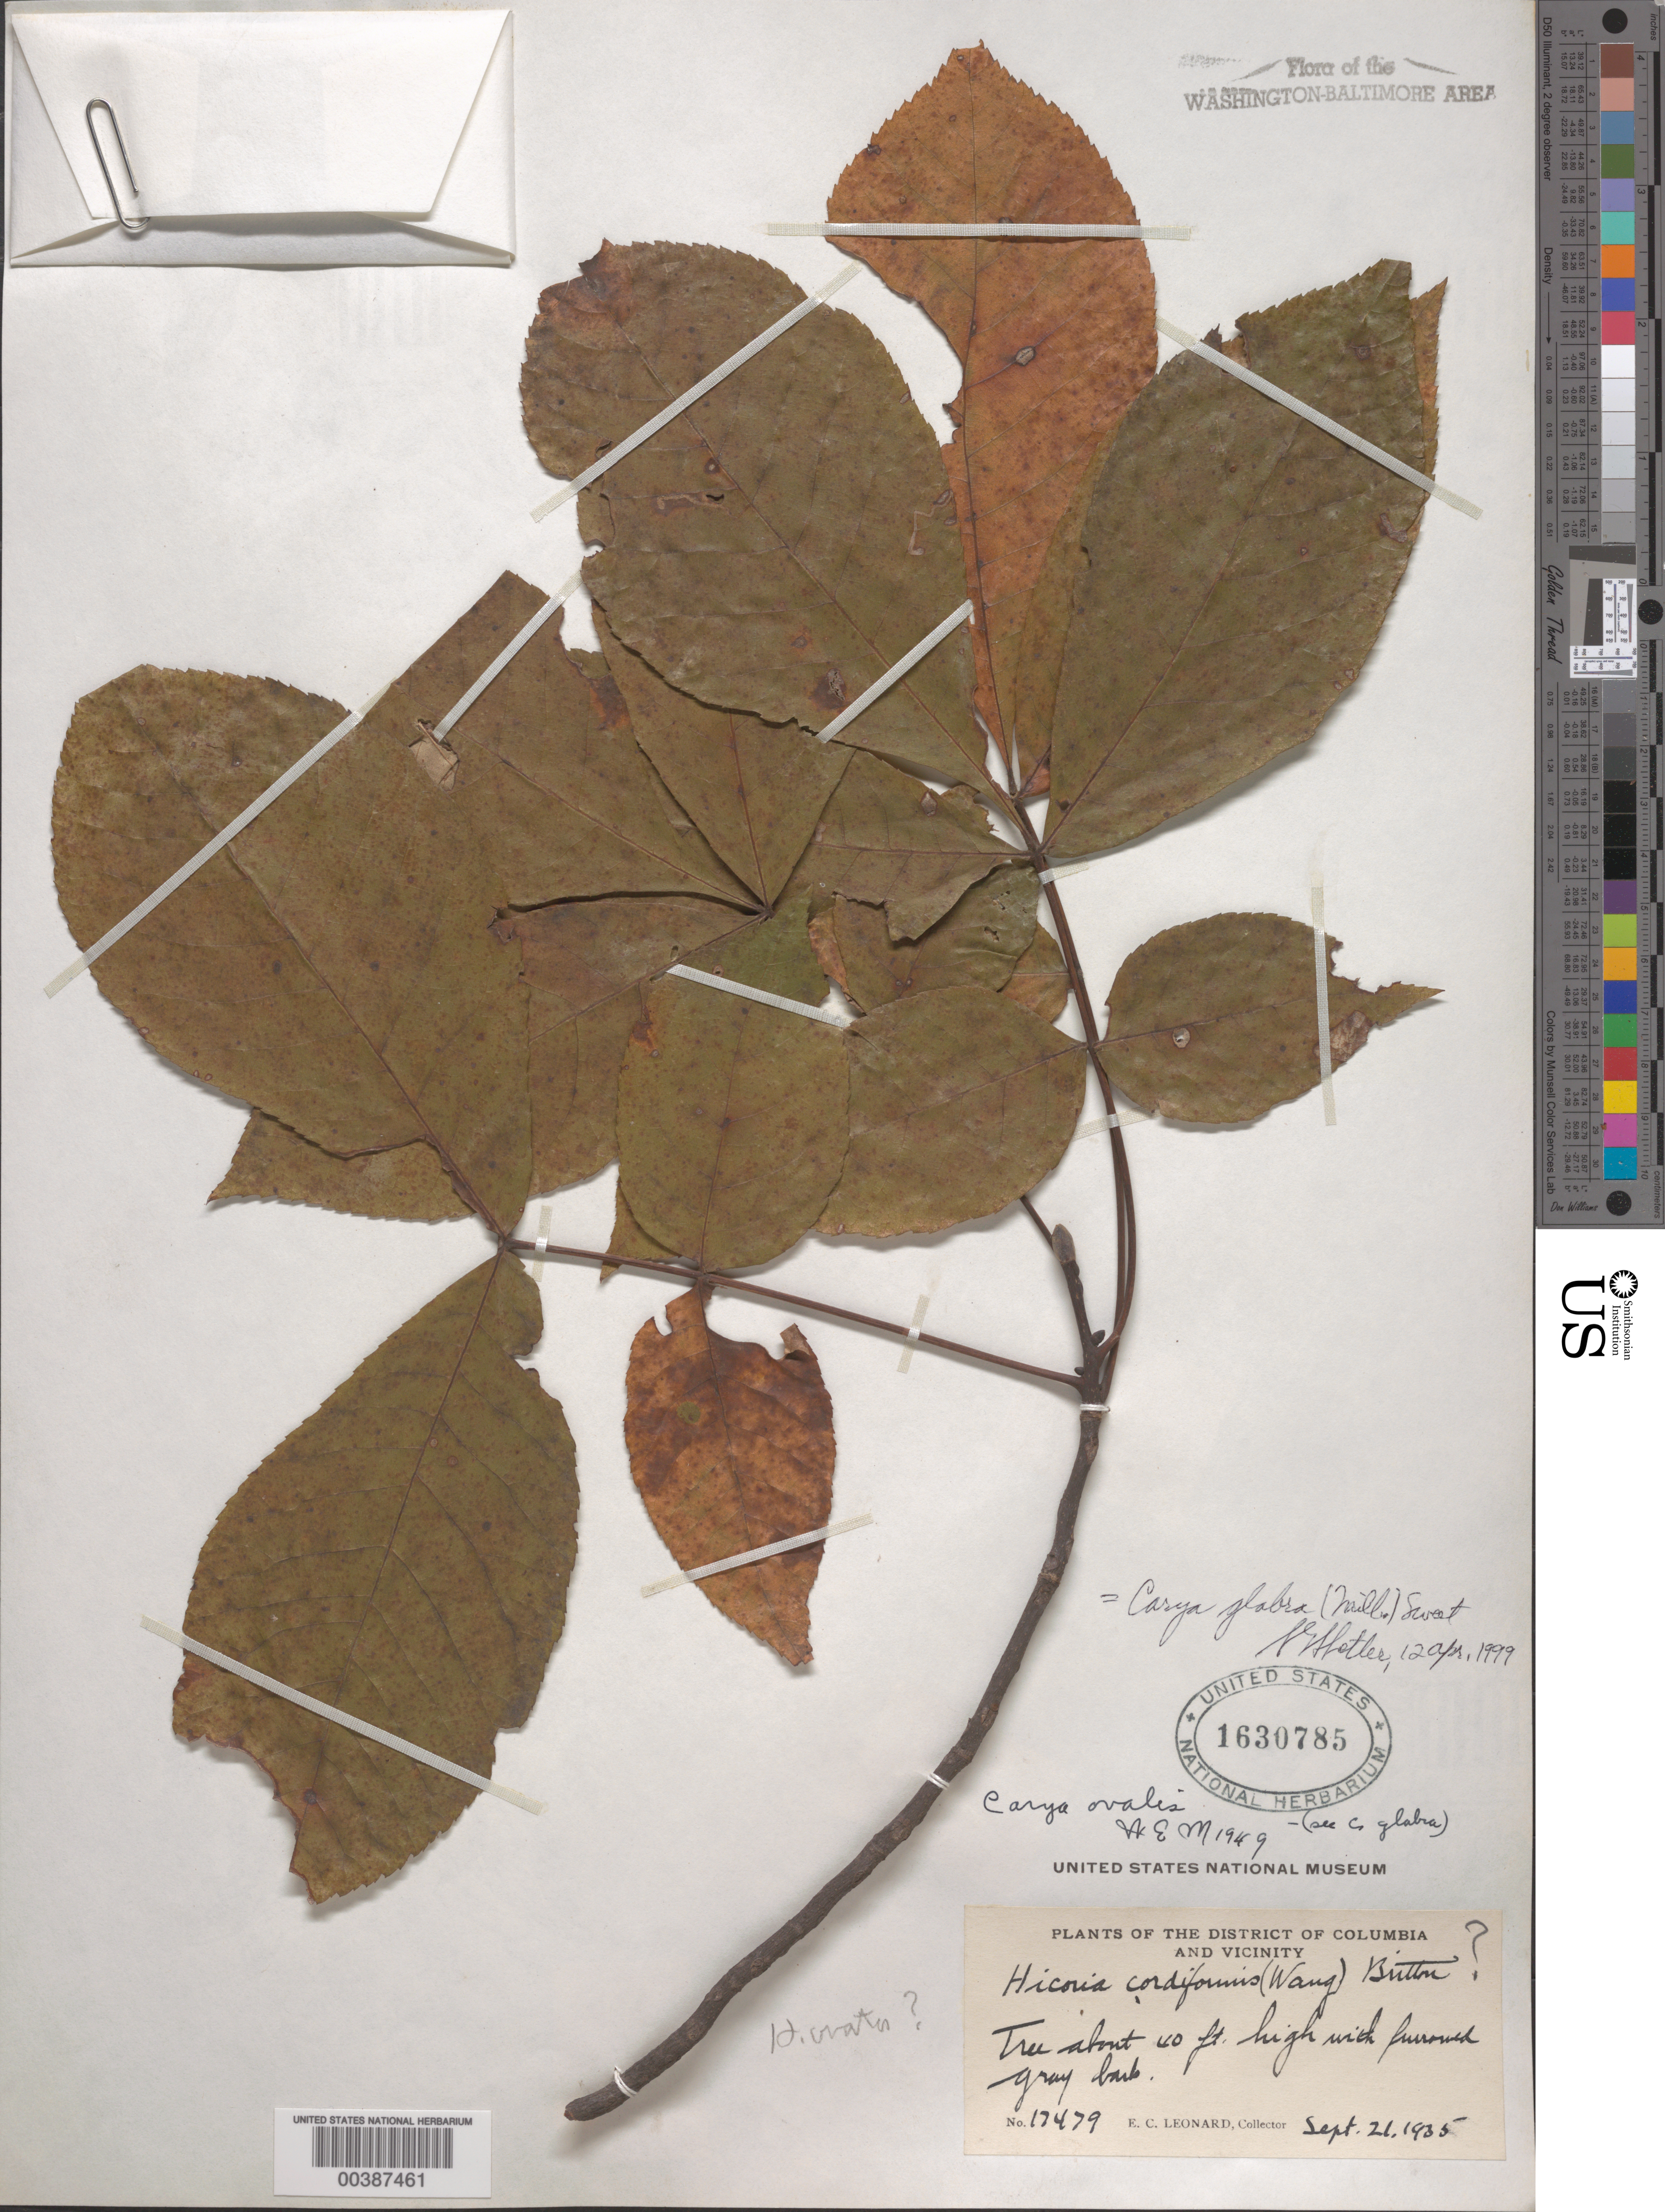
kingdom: Plantae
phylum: Tracheophyta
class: Magnoliopsida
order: Fagales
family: Juglandaceae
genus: Carya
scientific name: Carya glabra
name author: (Mill.) Sweet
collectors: E. C. Leonard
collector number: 17479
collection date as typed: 21 Sep 1935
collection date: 1935-09-21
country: United States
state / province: District of Columbia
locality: Washington DC area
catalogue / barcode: US 1630785